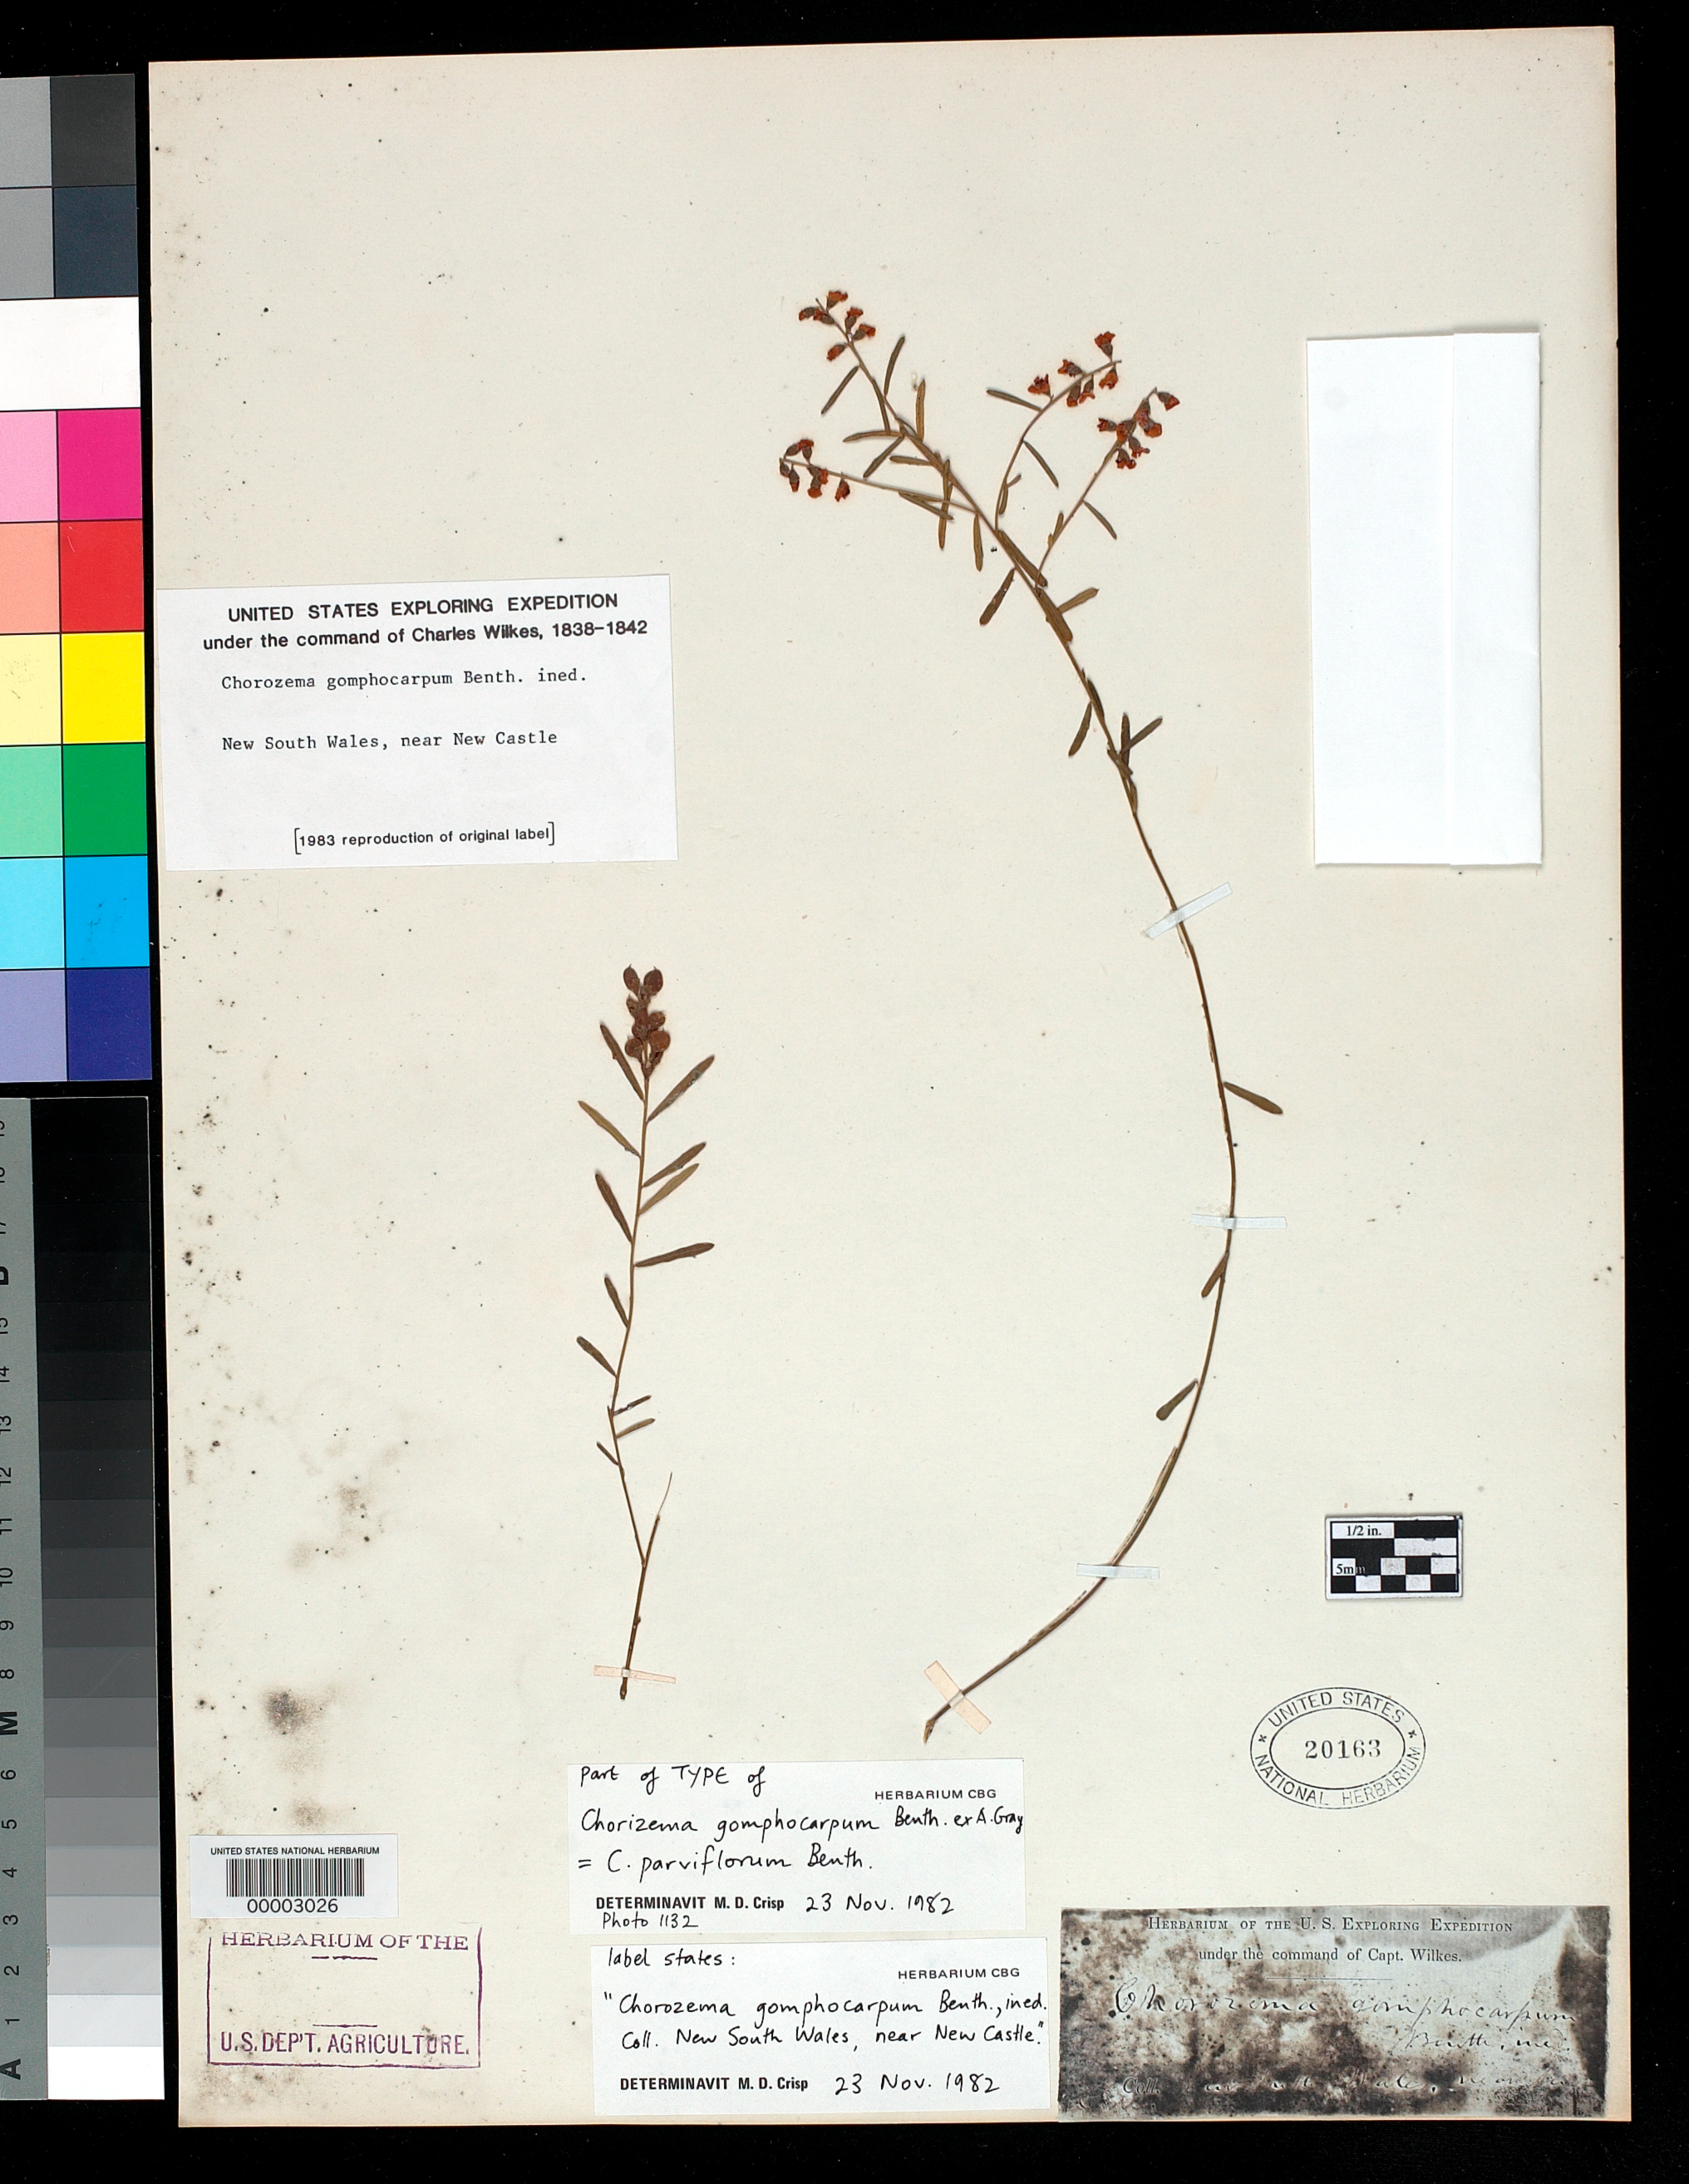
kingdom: Plantae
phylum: Tracheophyta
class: Magnoliopsida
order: Fabales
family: Fabaceae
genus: Chorizema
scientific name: Chorizema gomphocarpum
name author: Benth. ex A. Gray in Wilkes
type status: Isolectotype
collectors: Wilkes Explor. Exped.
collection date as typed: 1838 to -- --- 1842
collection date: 1838/1842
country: Australia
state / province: New South Wales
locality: Near New Castle.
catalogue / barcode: US 20163